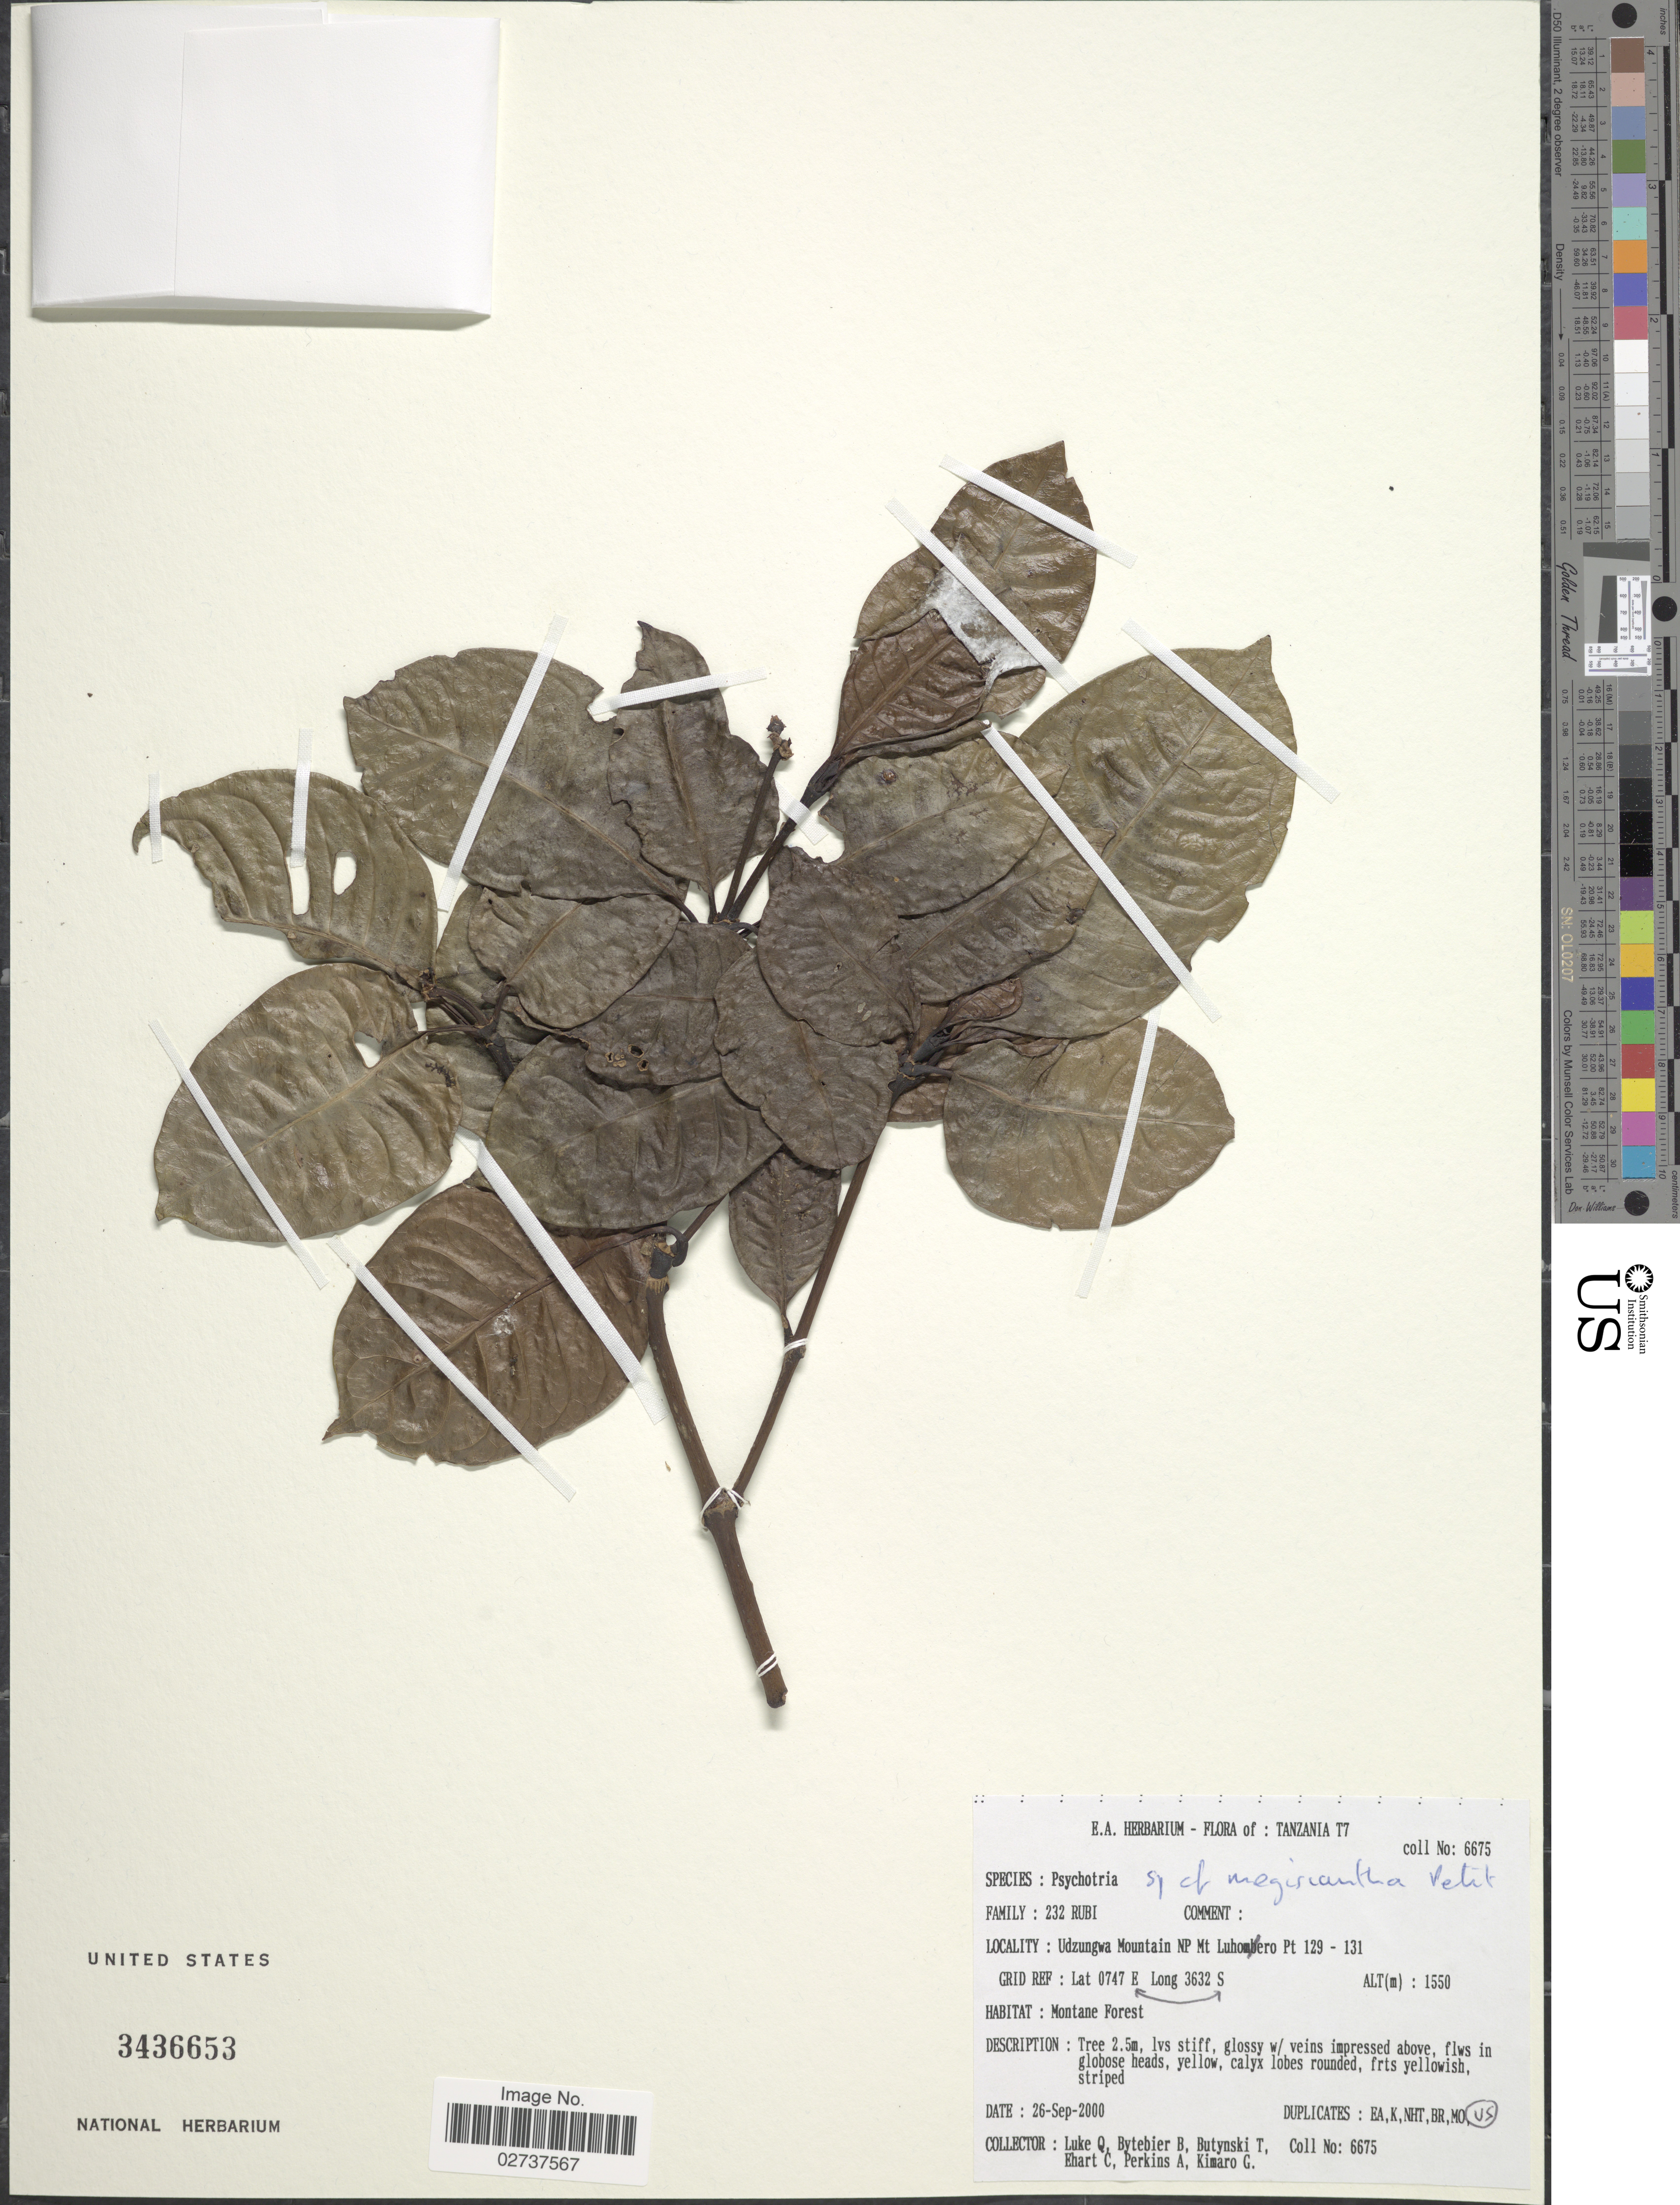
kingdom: Plantae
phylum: Tracheophyta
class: Magnoliopsida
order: Gentianales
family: Rubiaceae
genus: Psychotria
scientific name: Psychotria megistantha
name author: E.M.A. Petit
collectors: Q. Luke, B. Bytebier, T. Butynski, C. Ehart & et al.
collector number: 6675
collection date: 2000-09-26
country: Tanzania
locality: Tanzania T7, Udzungwa Mountain NP Mt Luhombero Pt 129-131, Grid Ref.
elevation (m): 1550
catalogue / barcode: US 3436653